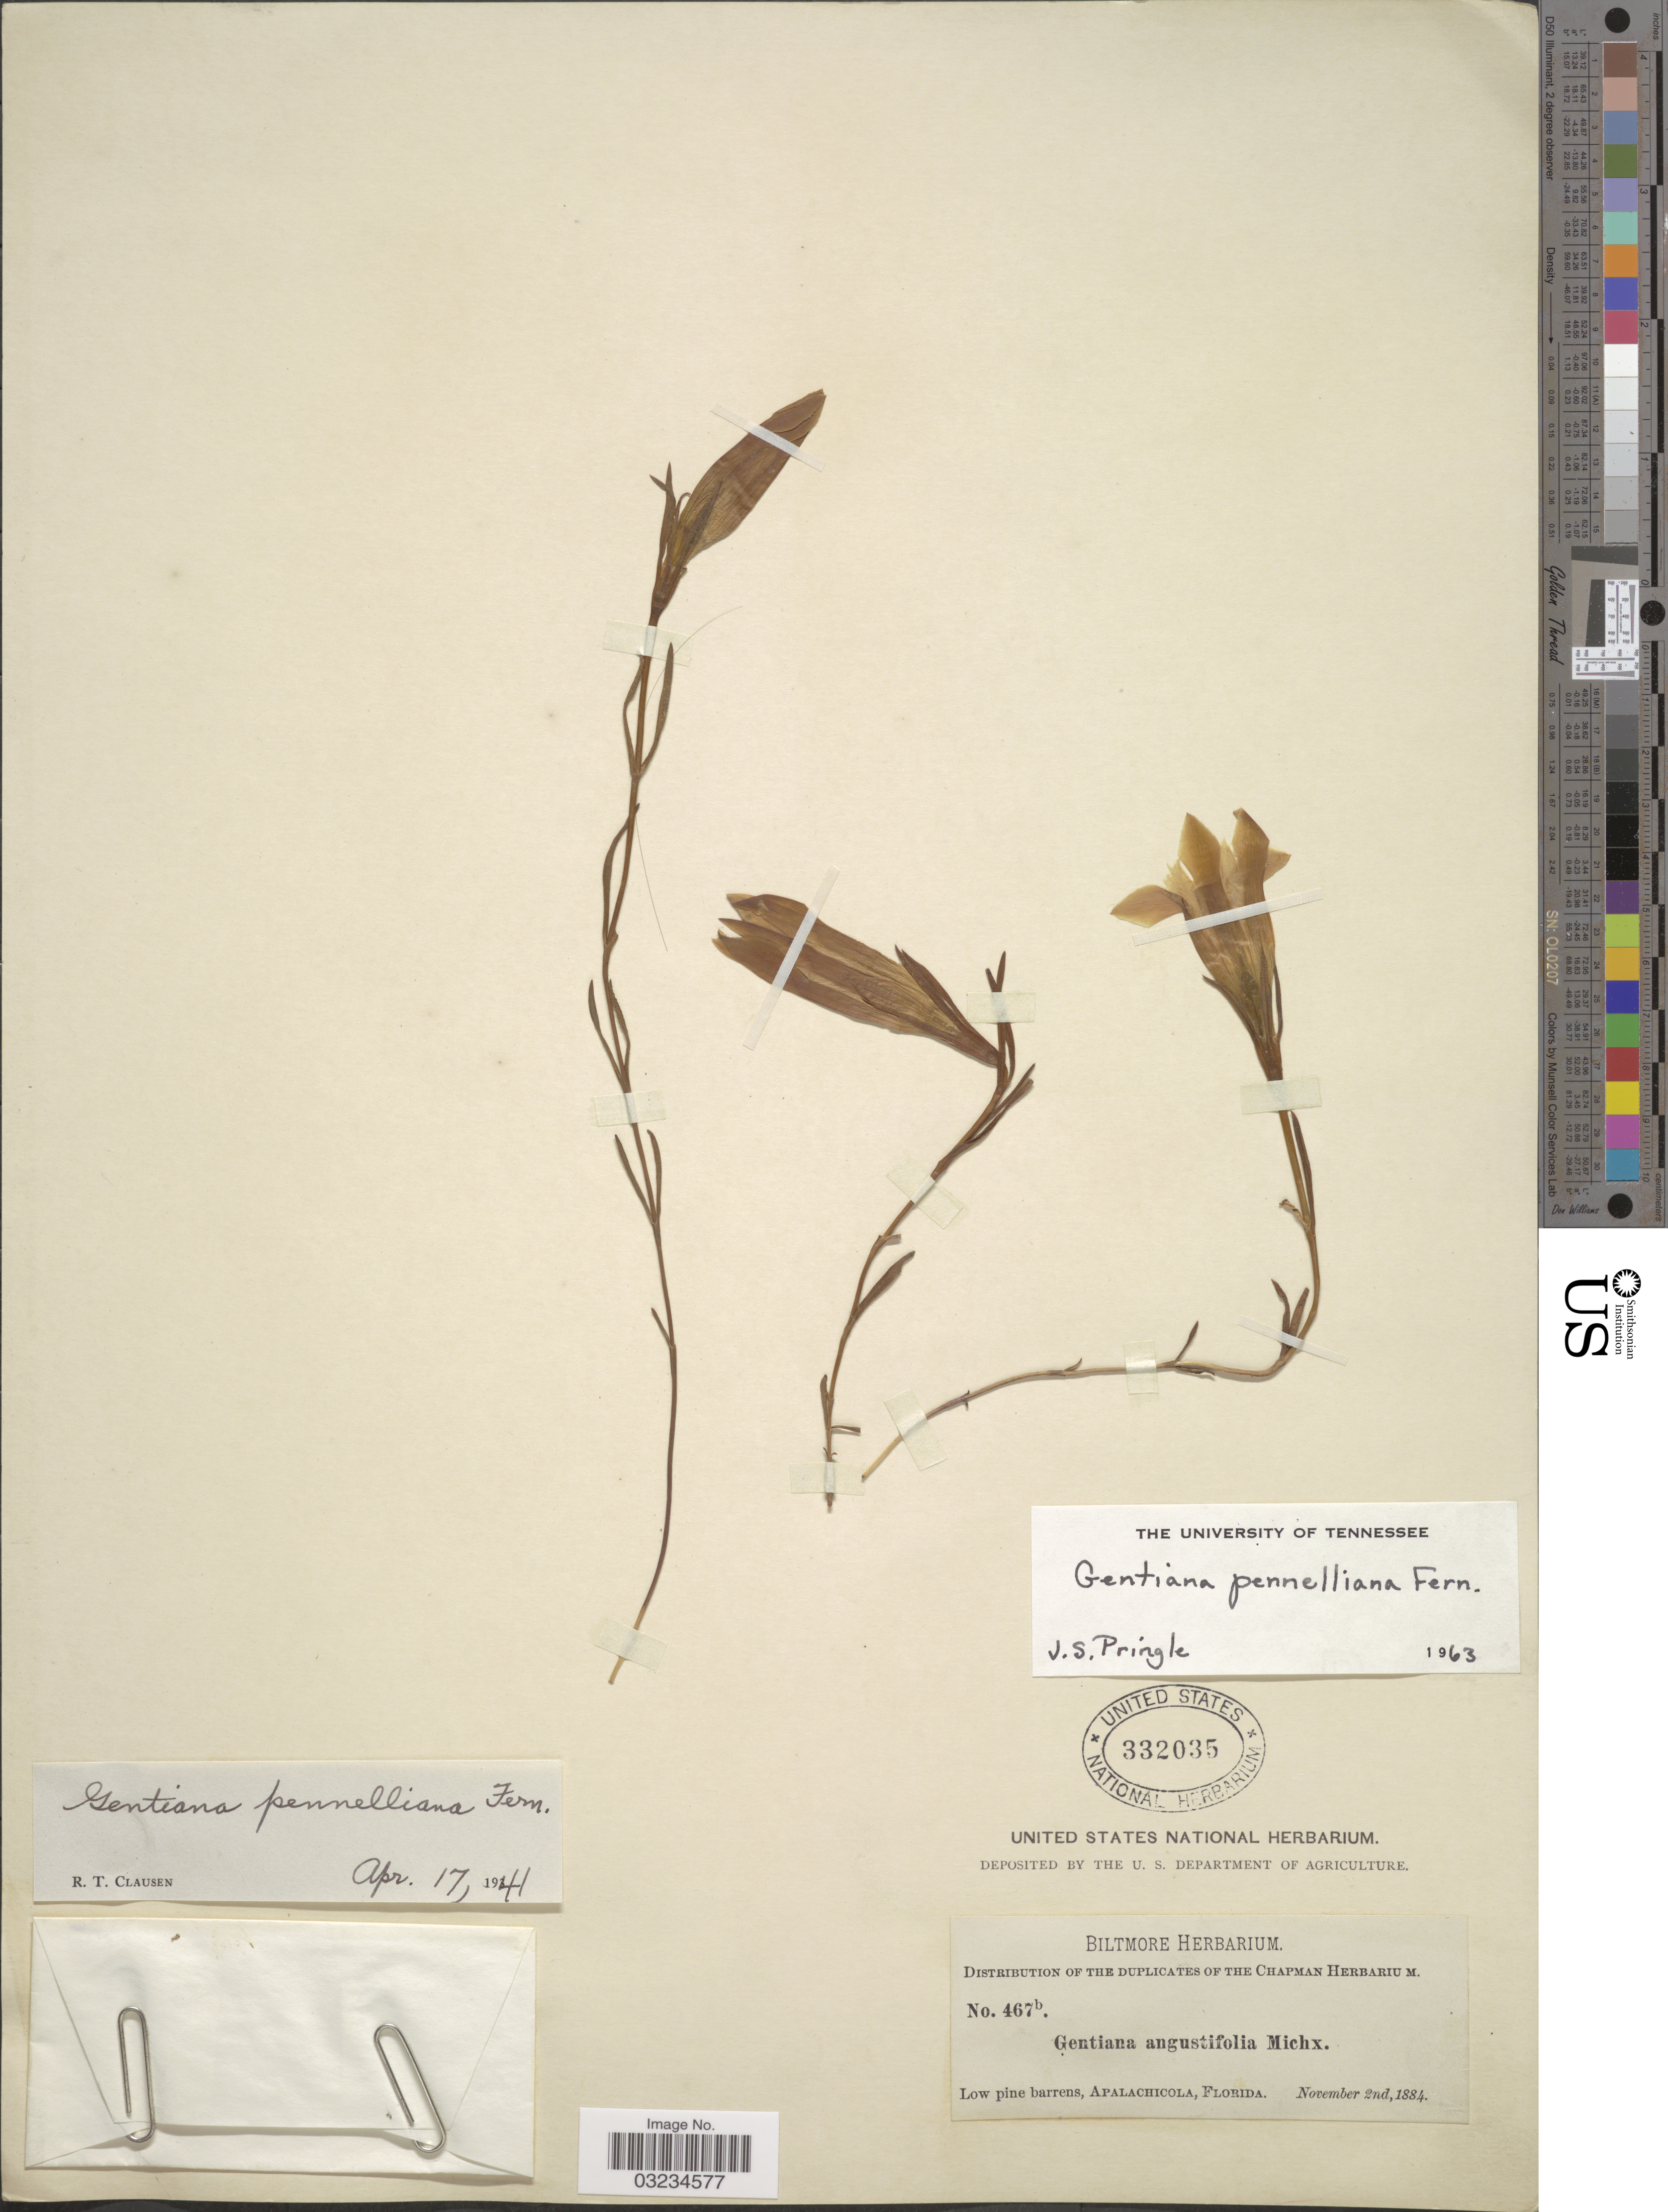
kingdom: Plantae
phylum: Tracheophyta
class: Magnoliopsida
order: Gentianales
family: Gentianaceae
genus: Gentiana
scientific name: Gentiana pennelliana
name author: Fernald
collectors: ex herb. Biltmore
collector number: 467b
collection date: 1884-11-02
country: United States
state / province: Florida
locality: Low pine barrens, Apalachicola.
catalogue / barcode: US 332035